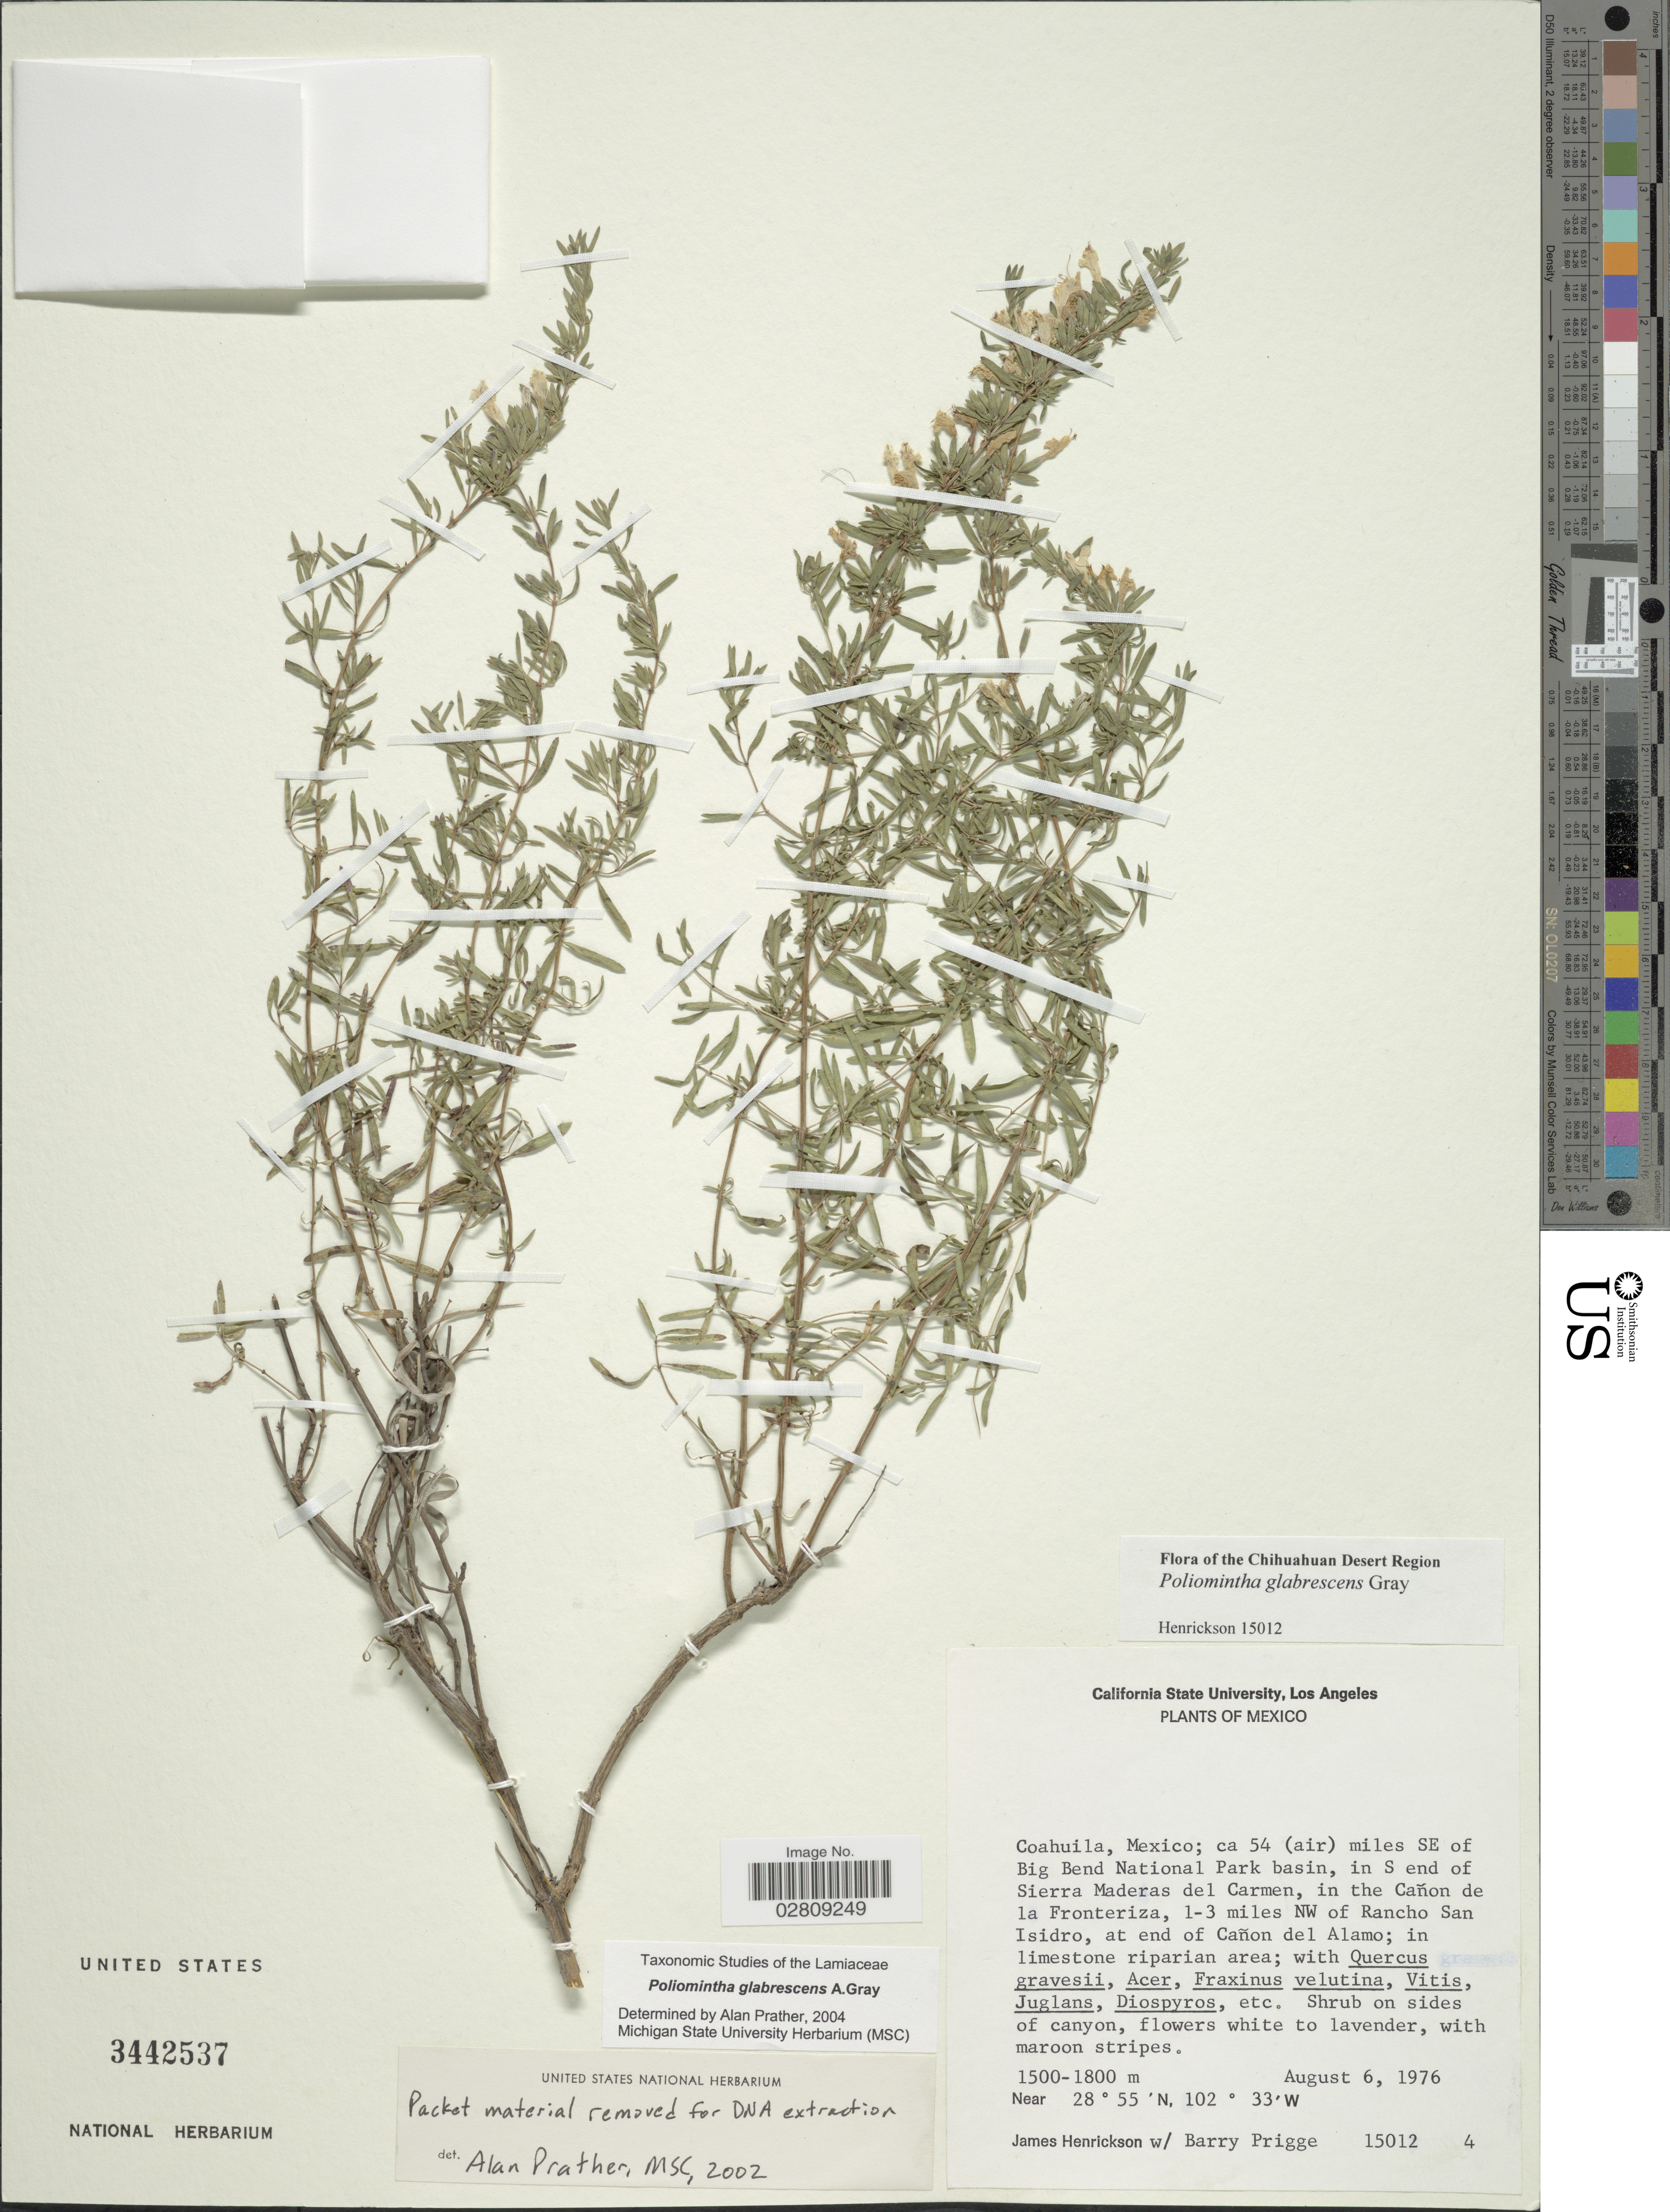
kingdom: Plantae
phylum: Tracheophyta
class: Magnoliopsida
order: Lamiales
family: Lamiaceae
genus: Poliomintha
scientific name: Poliomintha glabrescens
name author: A. Gray in Hemsl.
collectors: J. Henrickson & B. Prigge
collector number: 15012/4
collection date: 1976-08-06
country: Mexico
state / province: Coahuila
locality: Ca. 54 (air) miles SE of Big Bend National Park basin, in S end of Sierra Maderas del Carmen, in the Cañon de la Fronteriza, 1-3 miles NW of Rancho San Isidro, at end of Cañon del Alamo.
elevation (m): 1500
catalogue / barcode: US 3442537